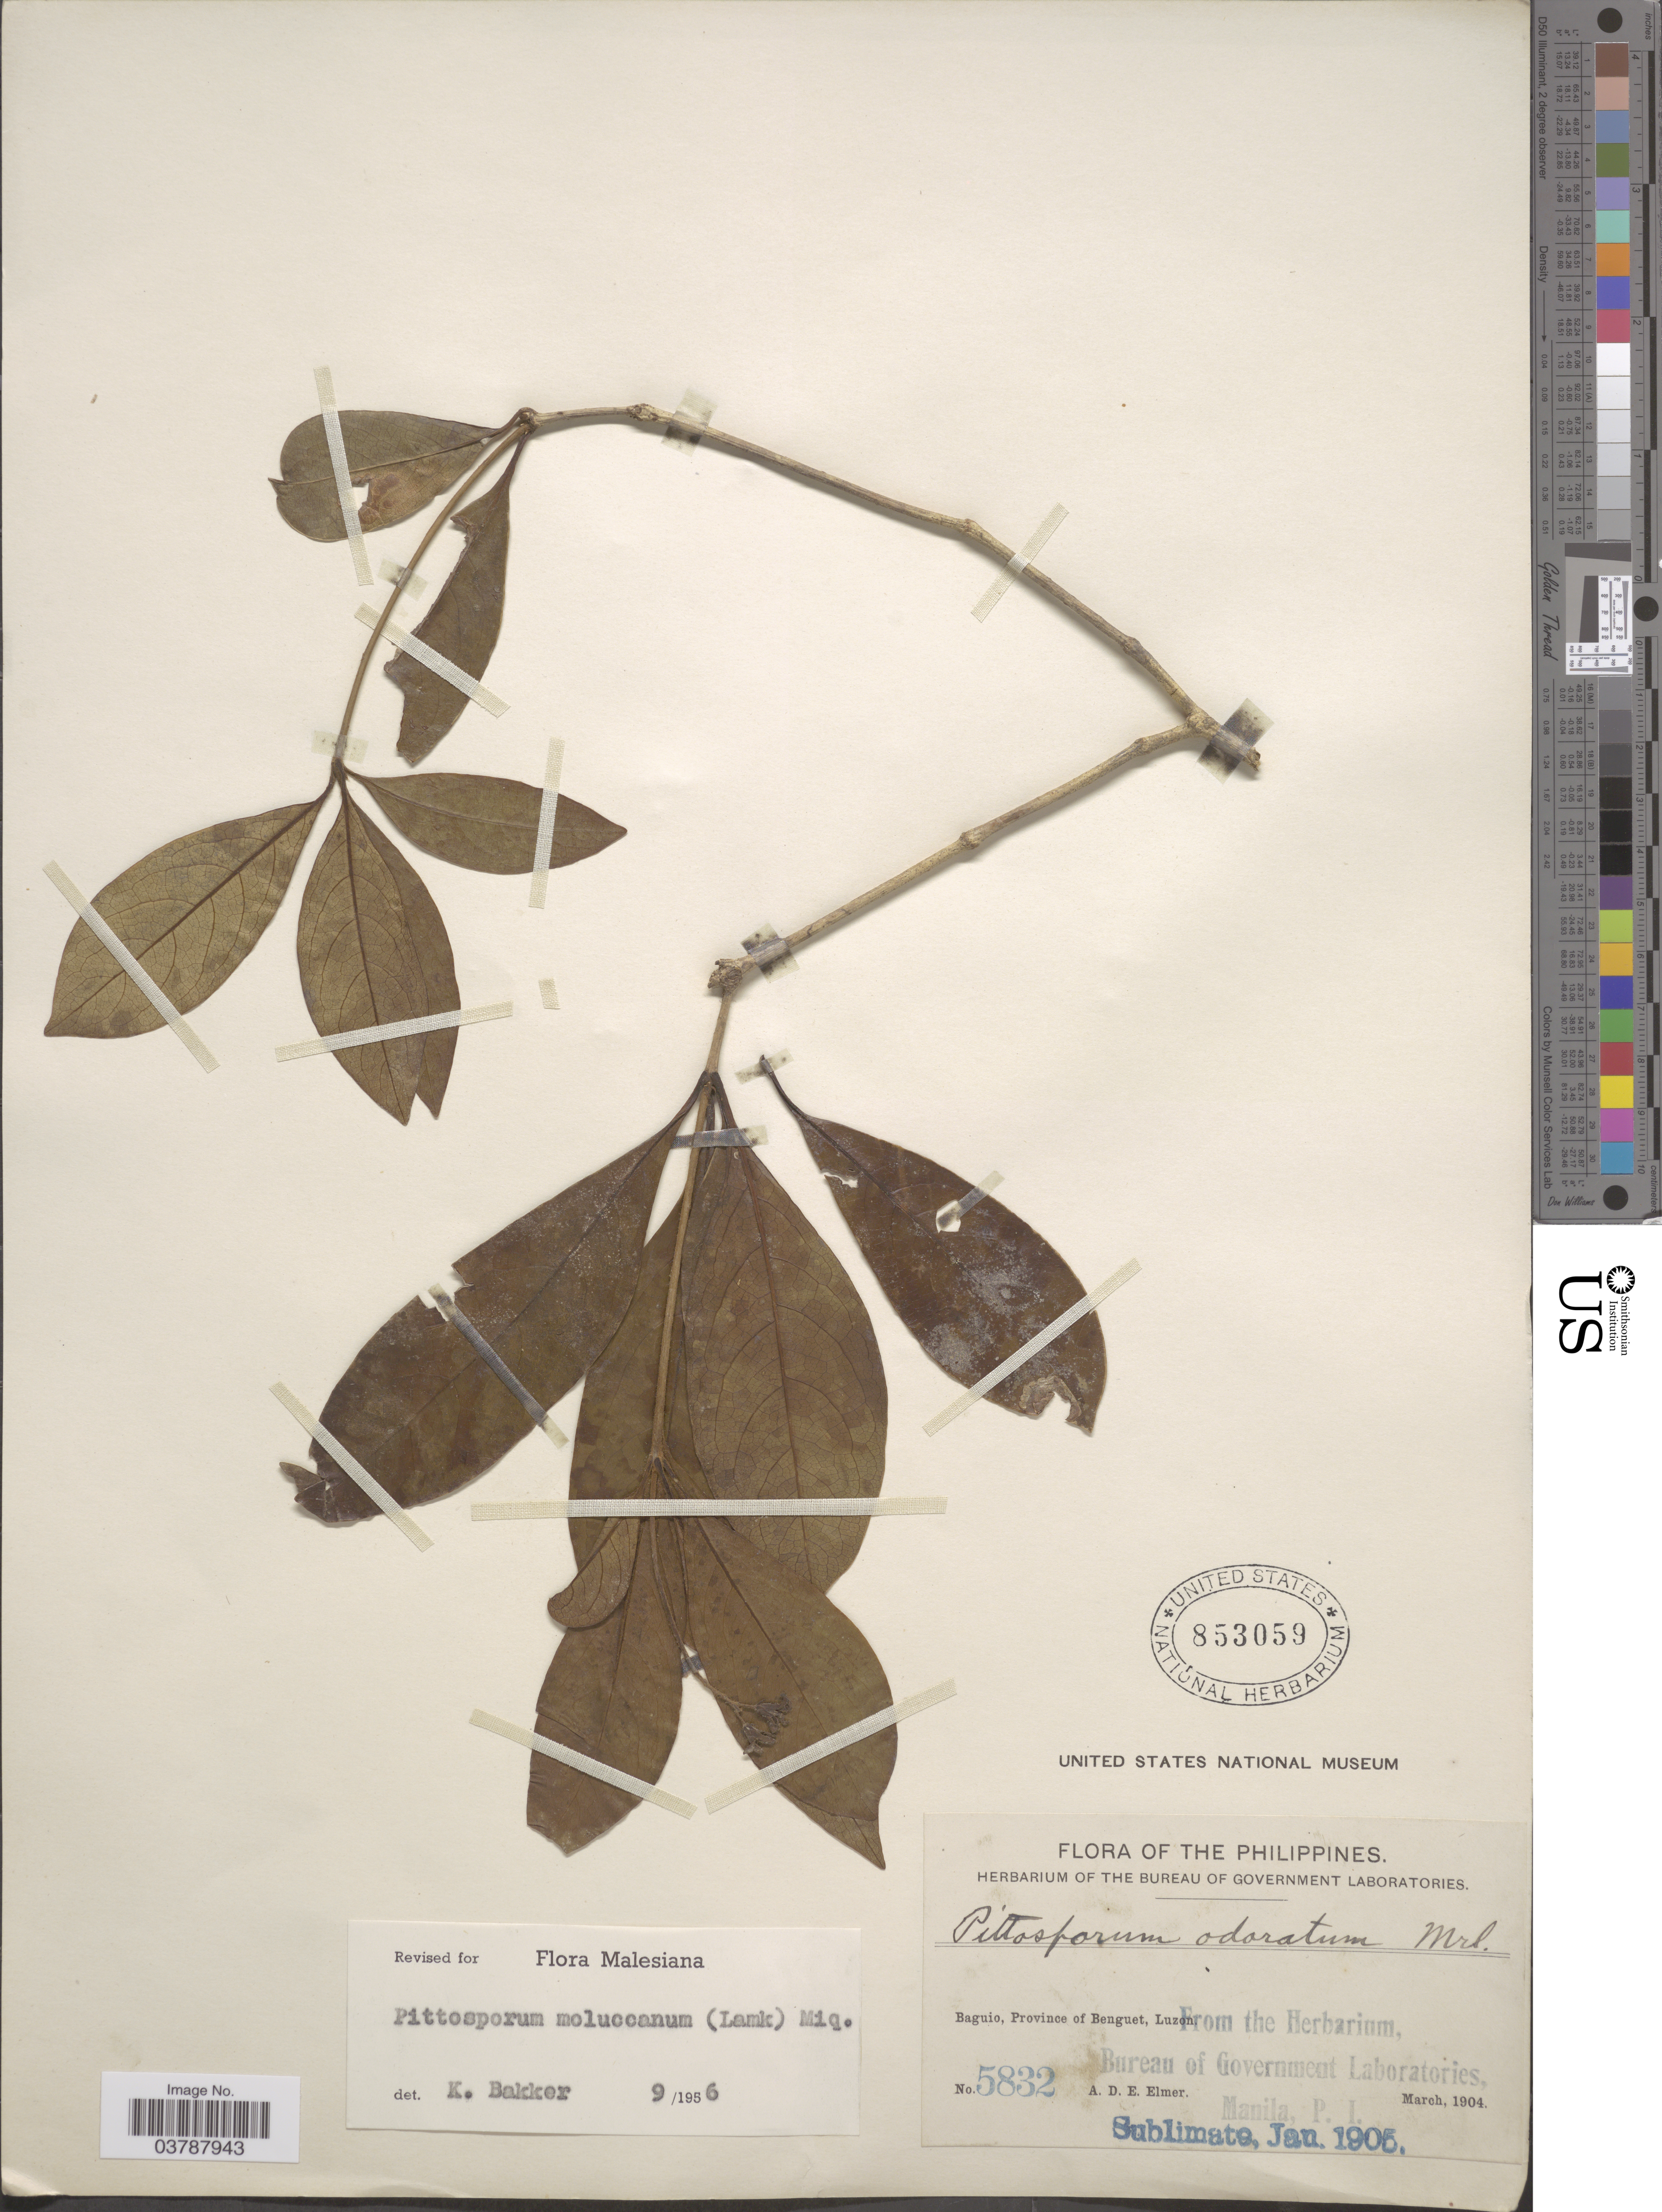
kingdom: Plantae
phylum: Tracheophyta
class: Magnoliopsida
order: Apiales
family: Pittosporaceae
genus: Pittosporum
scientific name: Pittosporum moluccanum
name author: (Lam.) Miq.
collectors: A. D. E. Elmer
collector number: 5832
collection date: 1904-03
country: Philippines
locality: Baguio, Province of Benguet, Luzon.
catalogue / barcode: US 853059